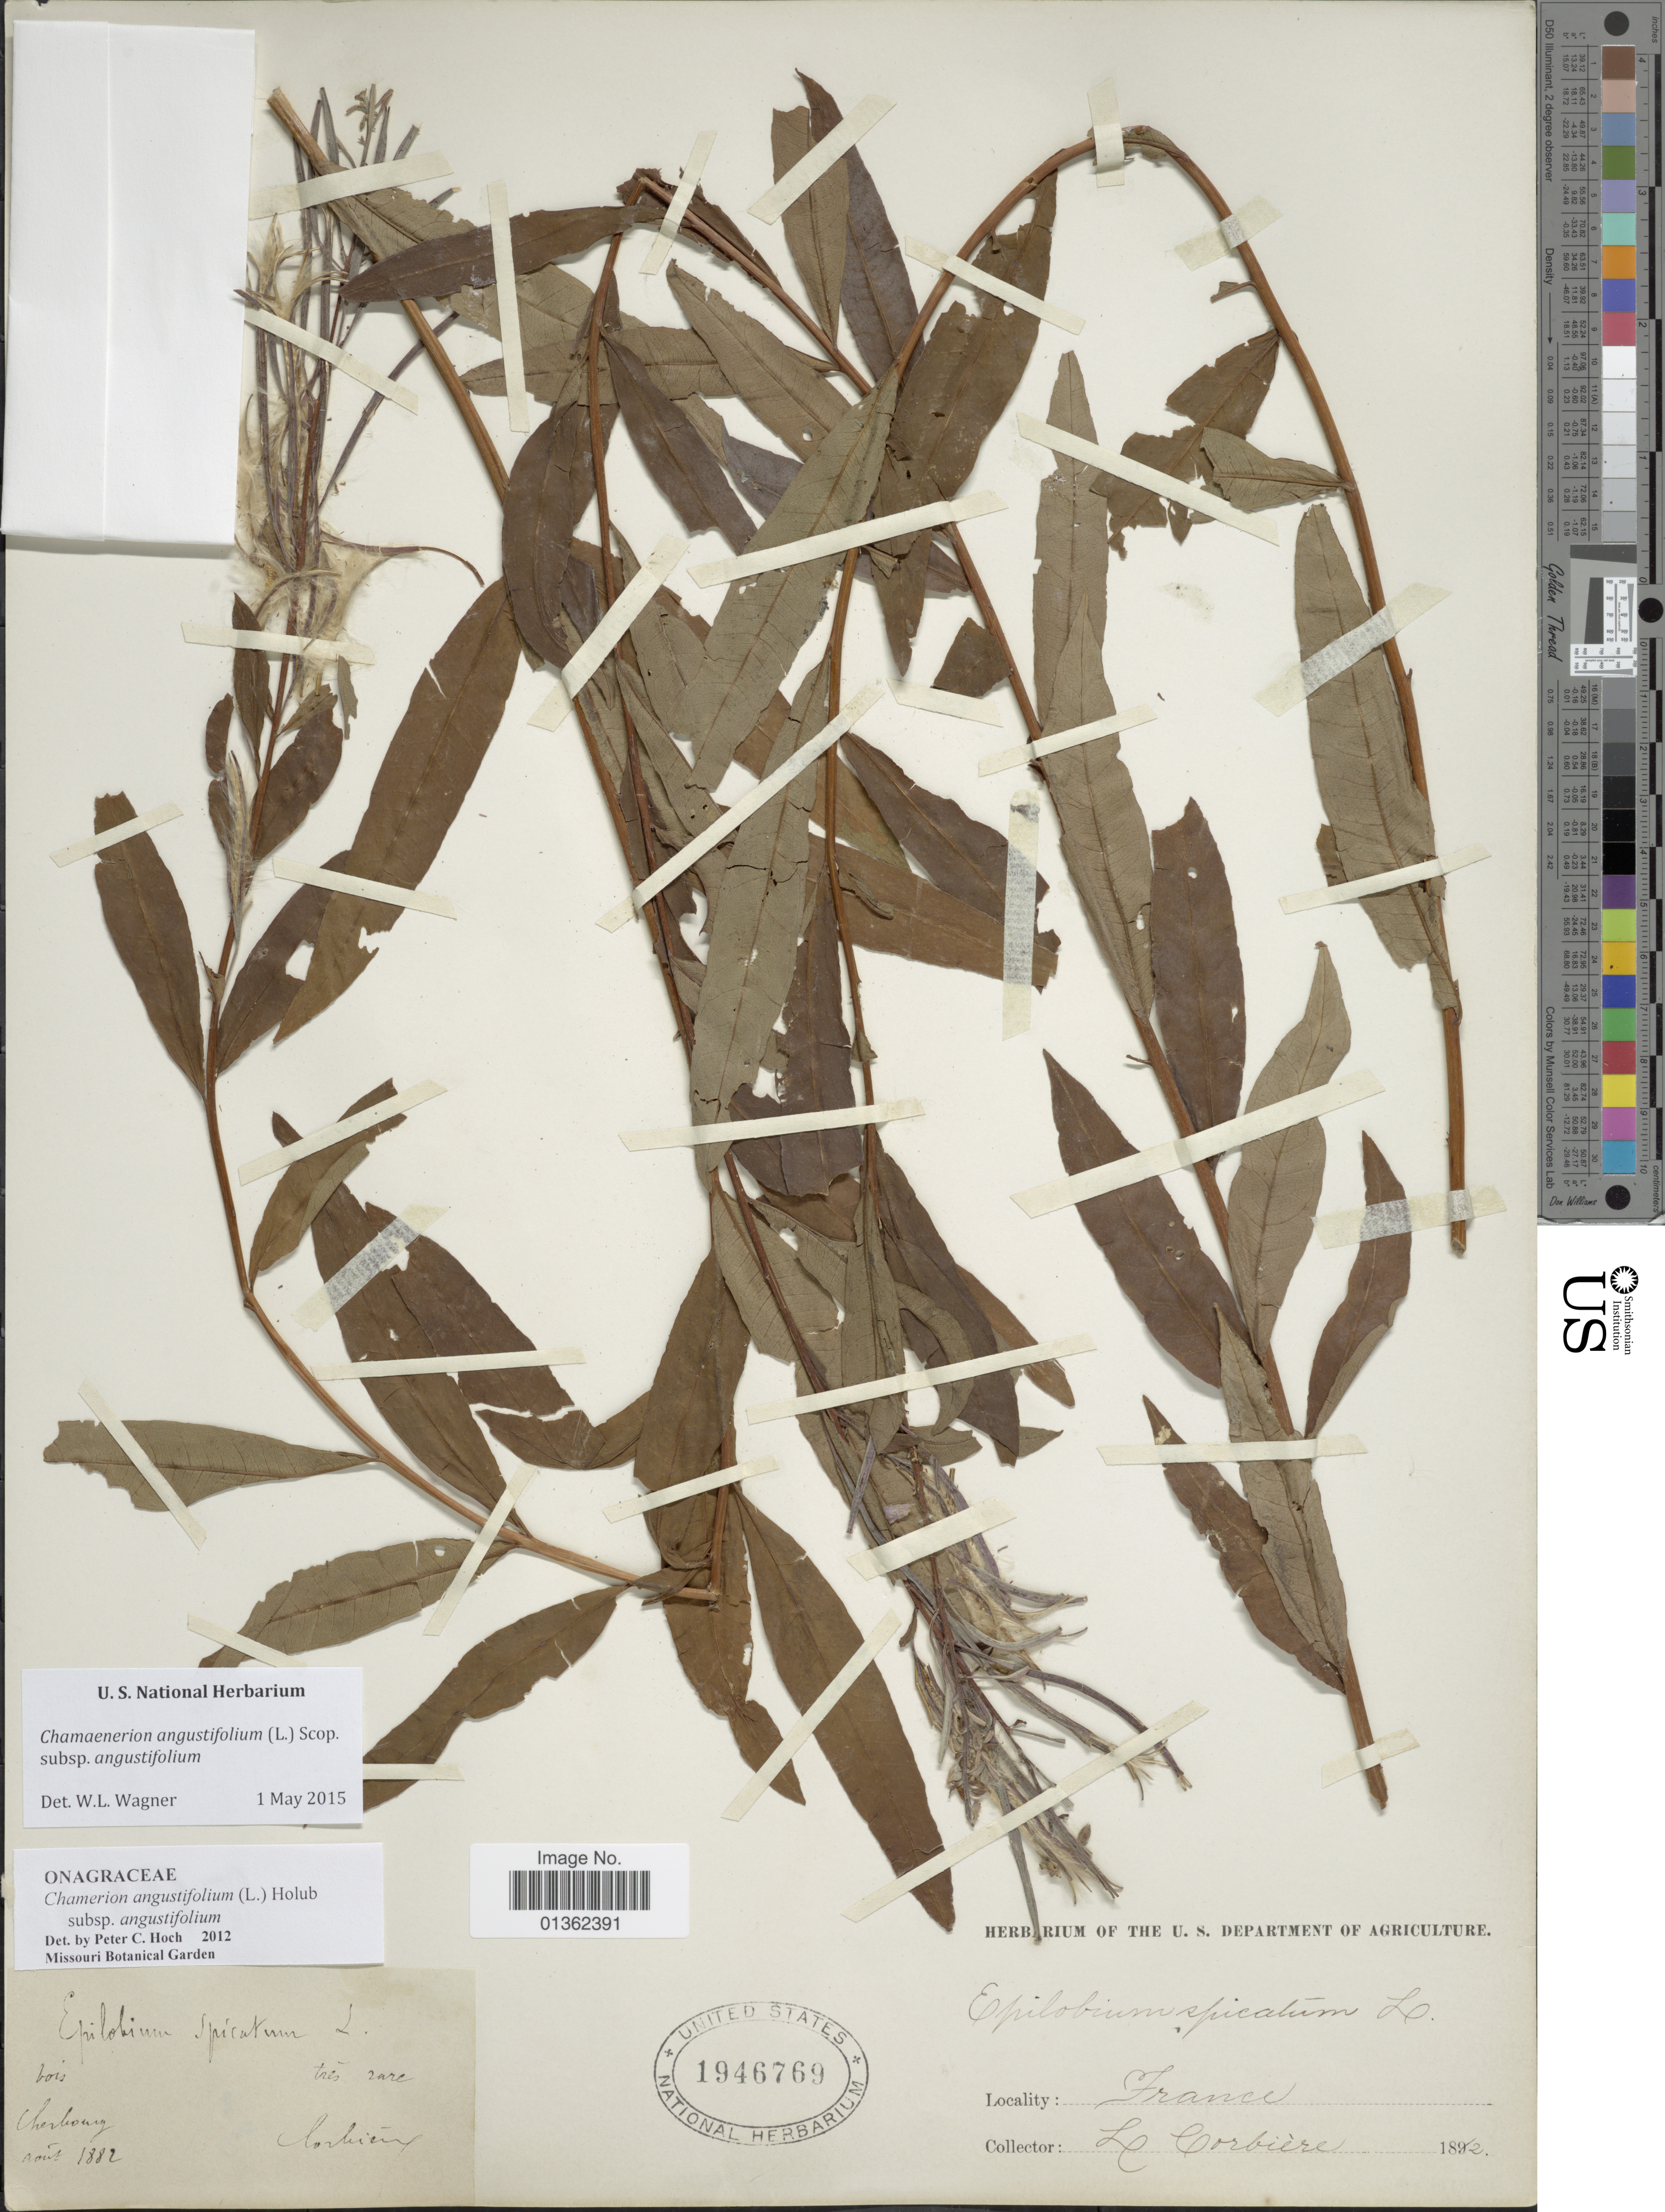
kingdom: Plantae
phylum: Tracheophyta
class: Magnoliopsida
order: Myrtales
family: Onagraceae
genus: Chamaenerion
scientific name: Chamaenerion angustifolium subsp. angustifolium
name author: (L.) Scop.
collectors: L. Corbière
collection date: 1882-08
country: France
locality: Cherboung. [interpreted]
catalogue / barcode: US 1946769